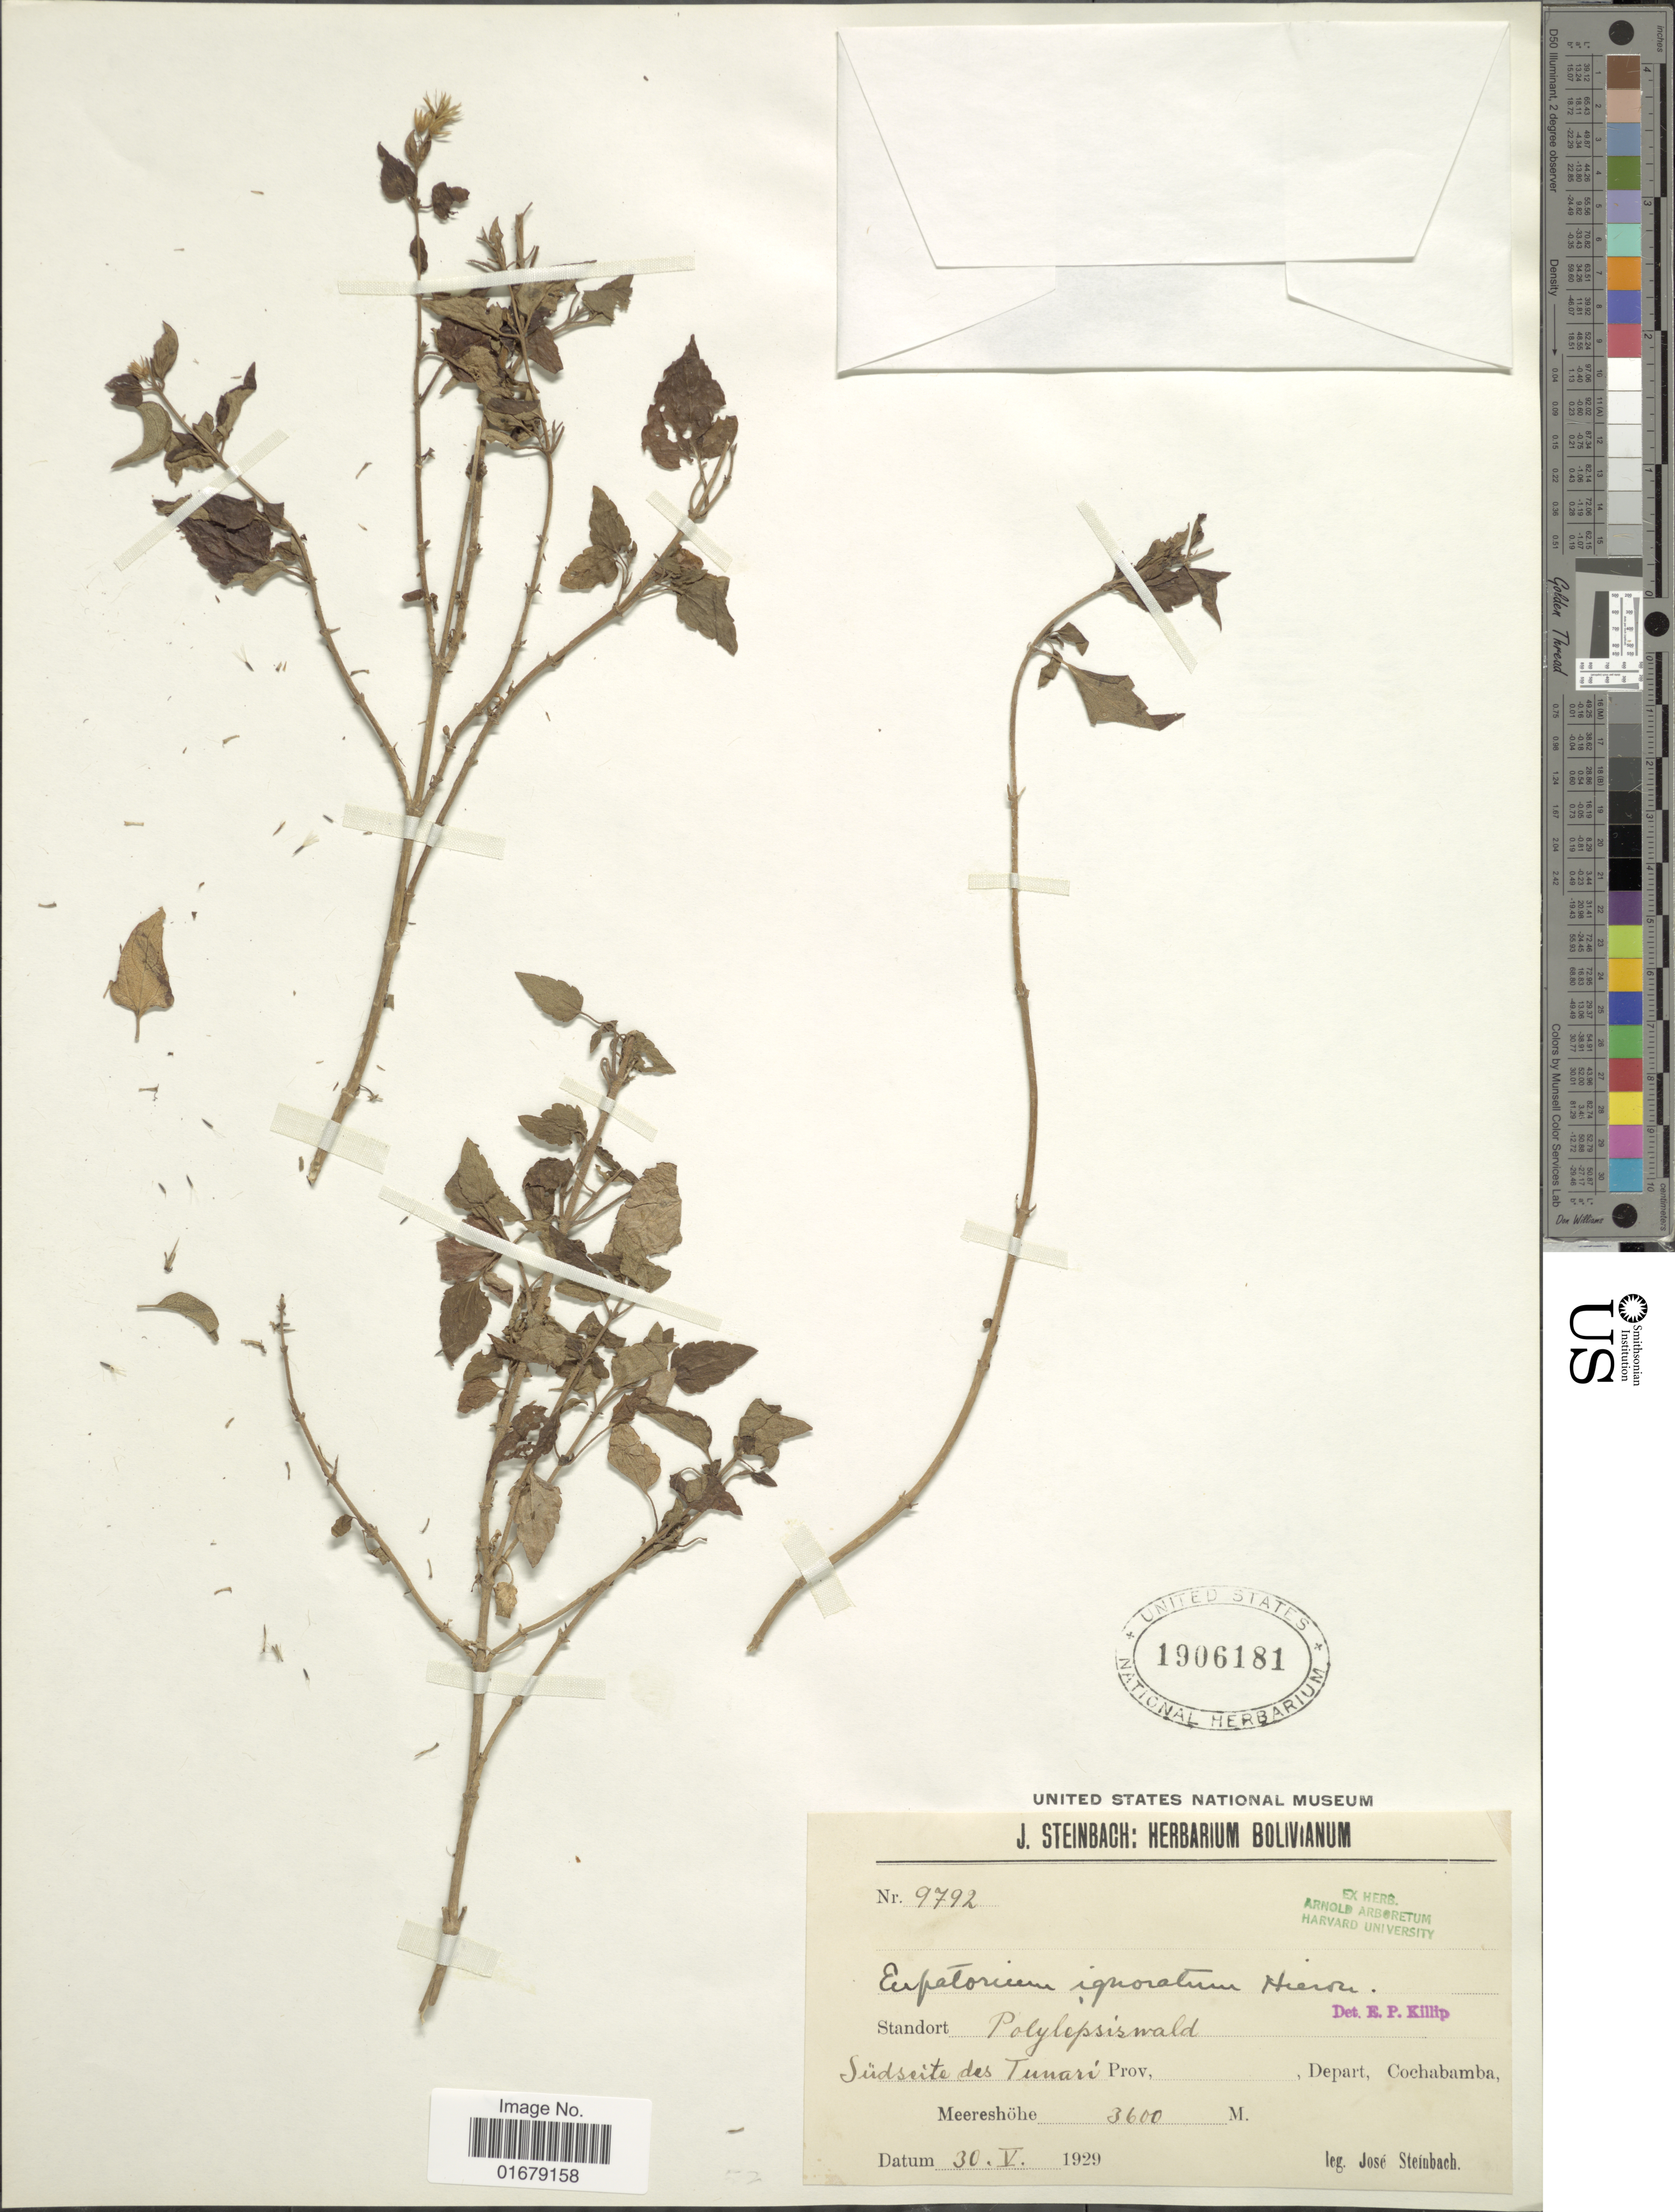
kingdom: Plantae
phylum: Tracheophyta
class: Magnoliopsida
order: Asterales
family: Asteraceae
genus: Kaunia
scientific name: Kaunia ignorata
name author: (Hieron.) R.M. King & H. Rob.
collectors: J. Steinbach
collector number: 9792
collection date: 1929-05-30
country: Bolivia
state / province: Cochabamba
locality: Sudseite des Tunari prov, Depart, Cochabamba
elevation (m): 3600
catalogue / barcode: US 1906181